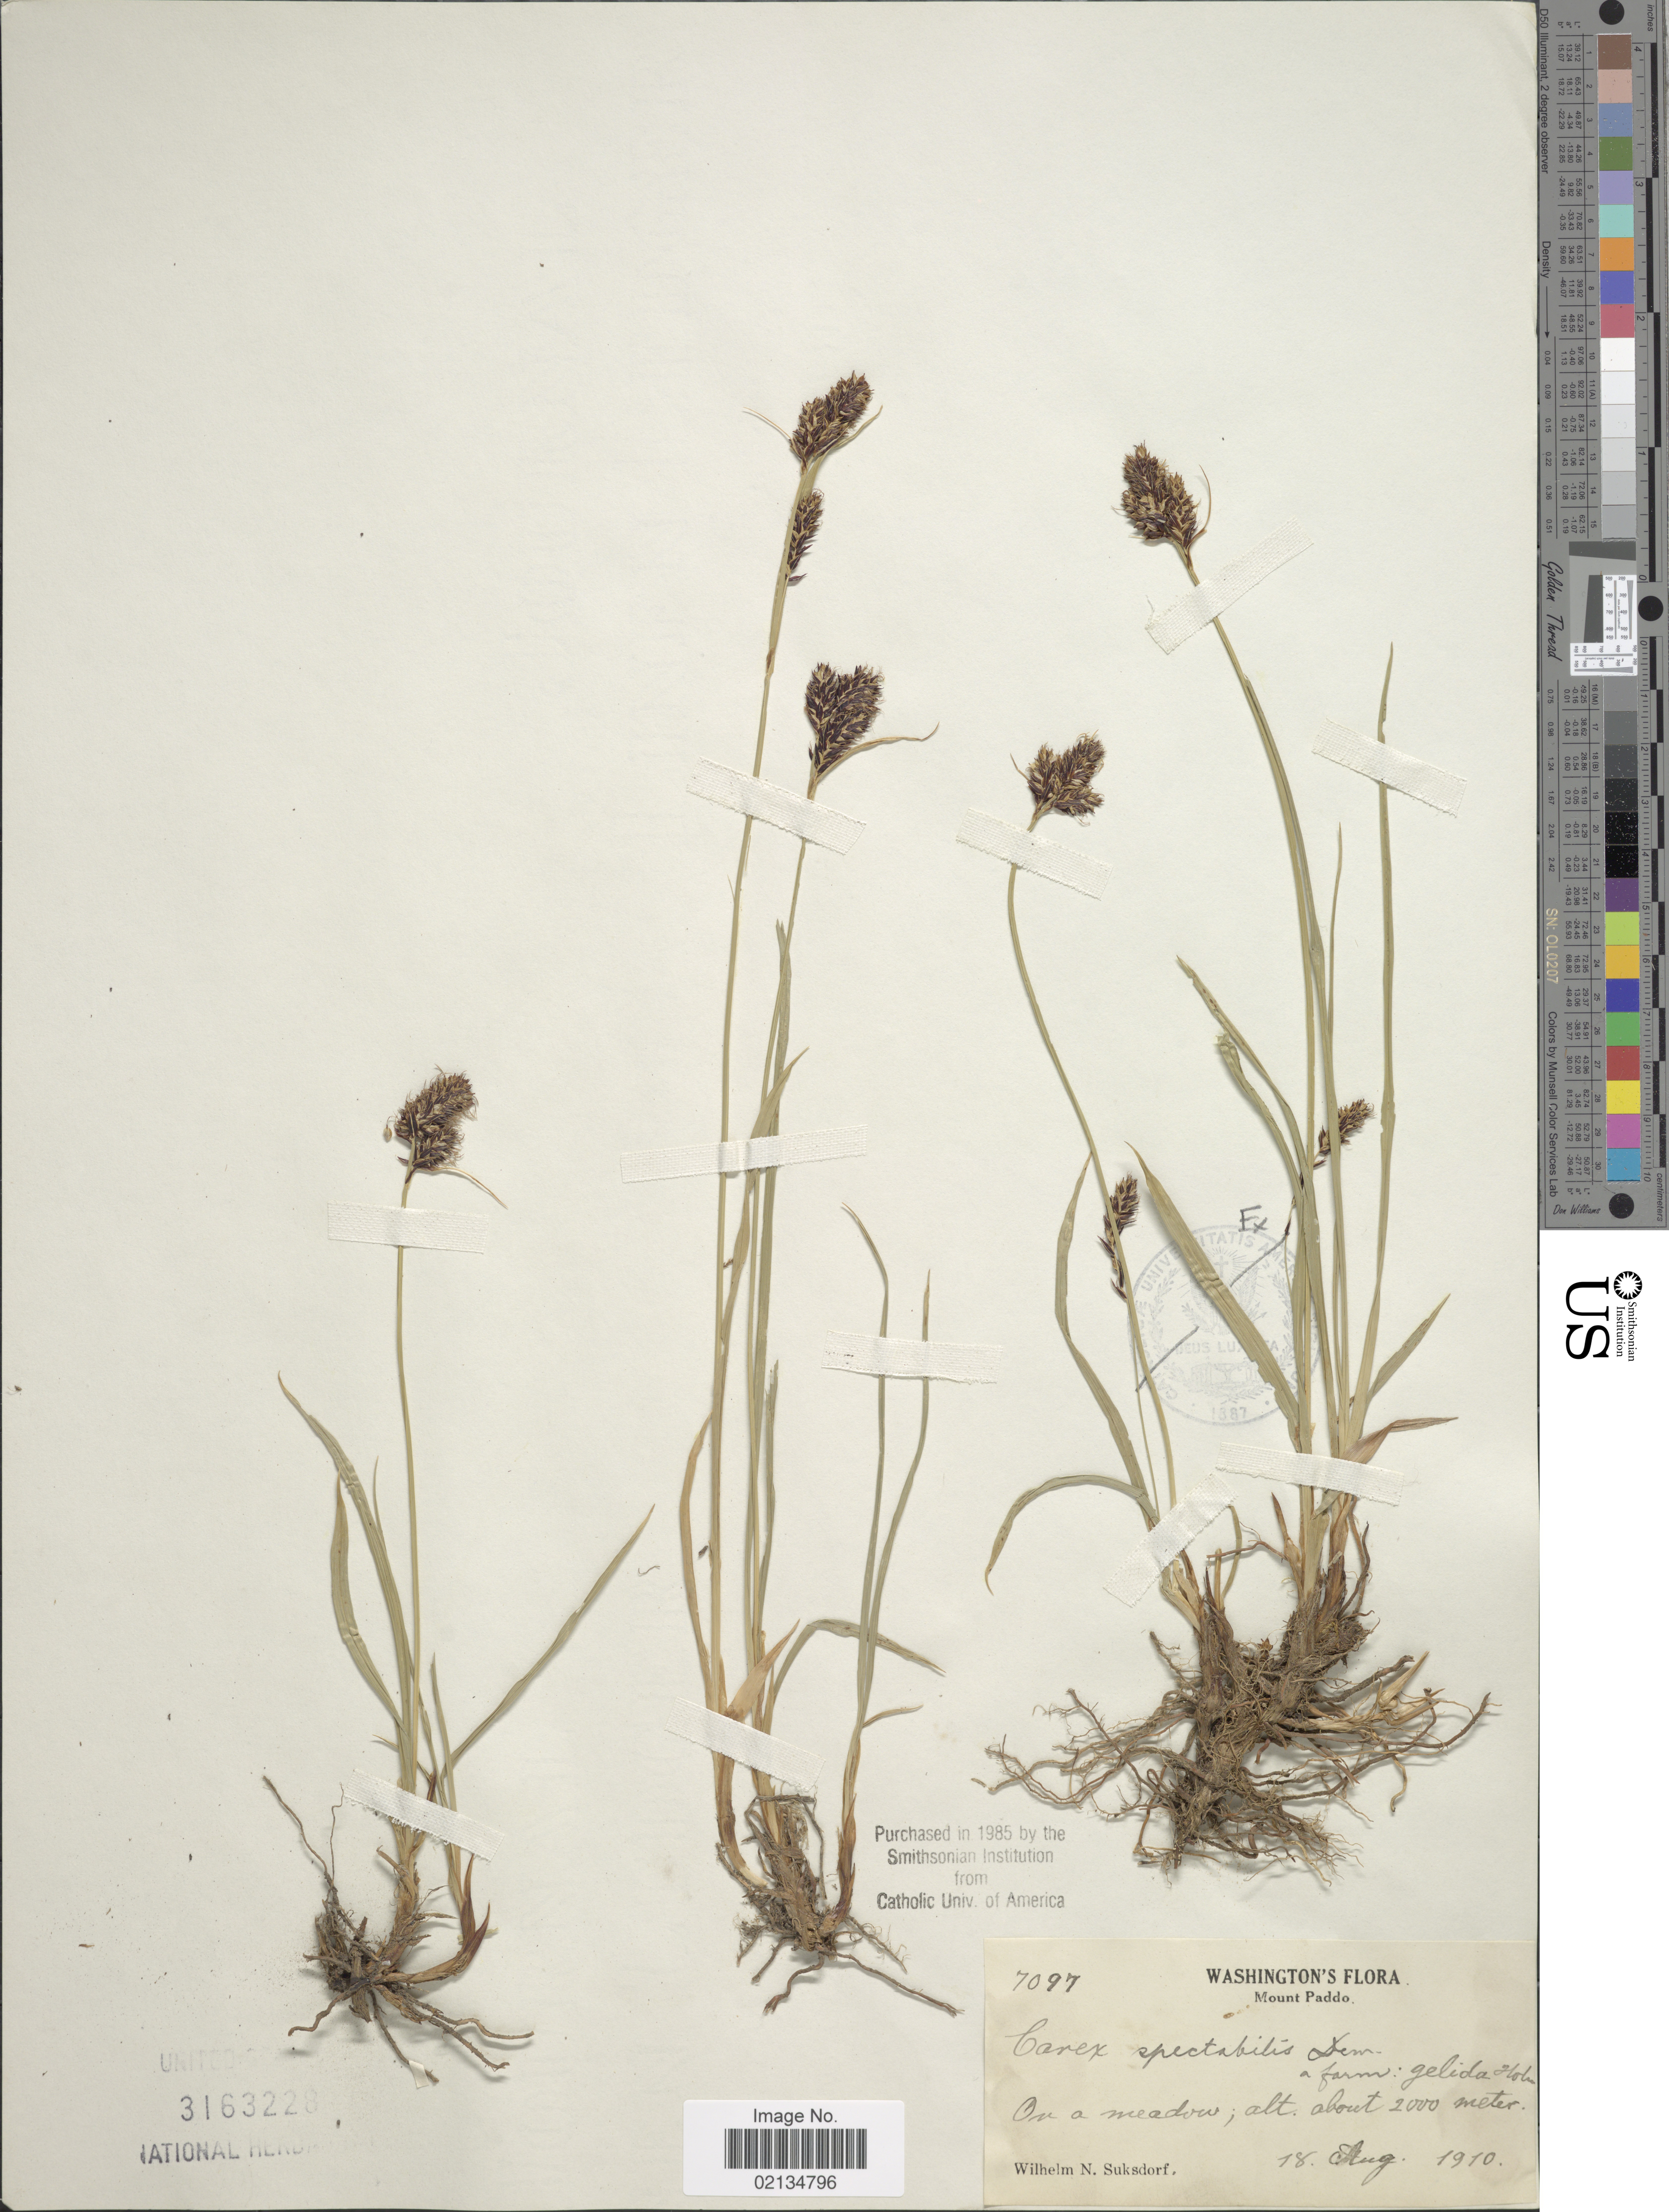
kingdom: Plantae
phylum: Tracheophyta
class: Liliopsida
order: Poales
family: Cyperaceae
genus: Carex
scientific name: Carex spectabilis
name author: Dewey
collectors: W. N. Suksdorf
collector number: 7097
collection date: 1910-08-18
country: United States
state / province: Washington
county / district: Skamania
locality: Mount Paddo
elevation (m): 2000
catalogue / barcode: US 3163228